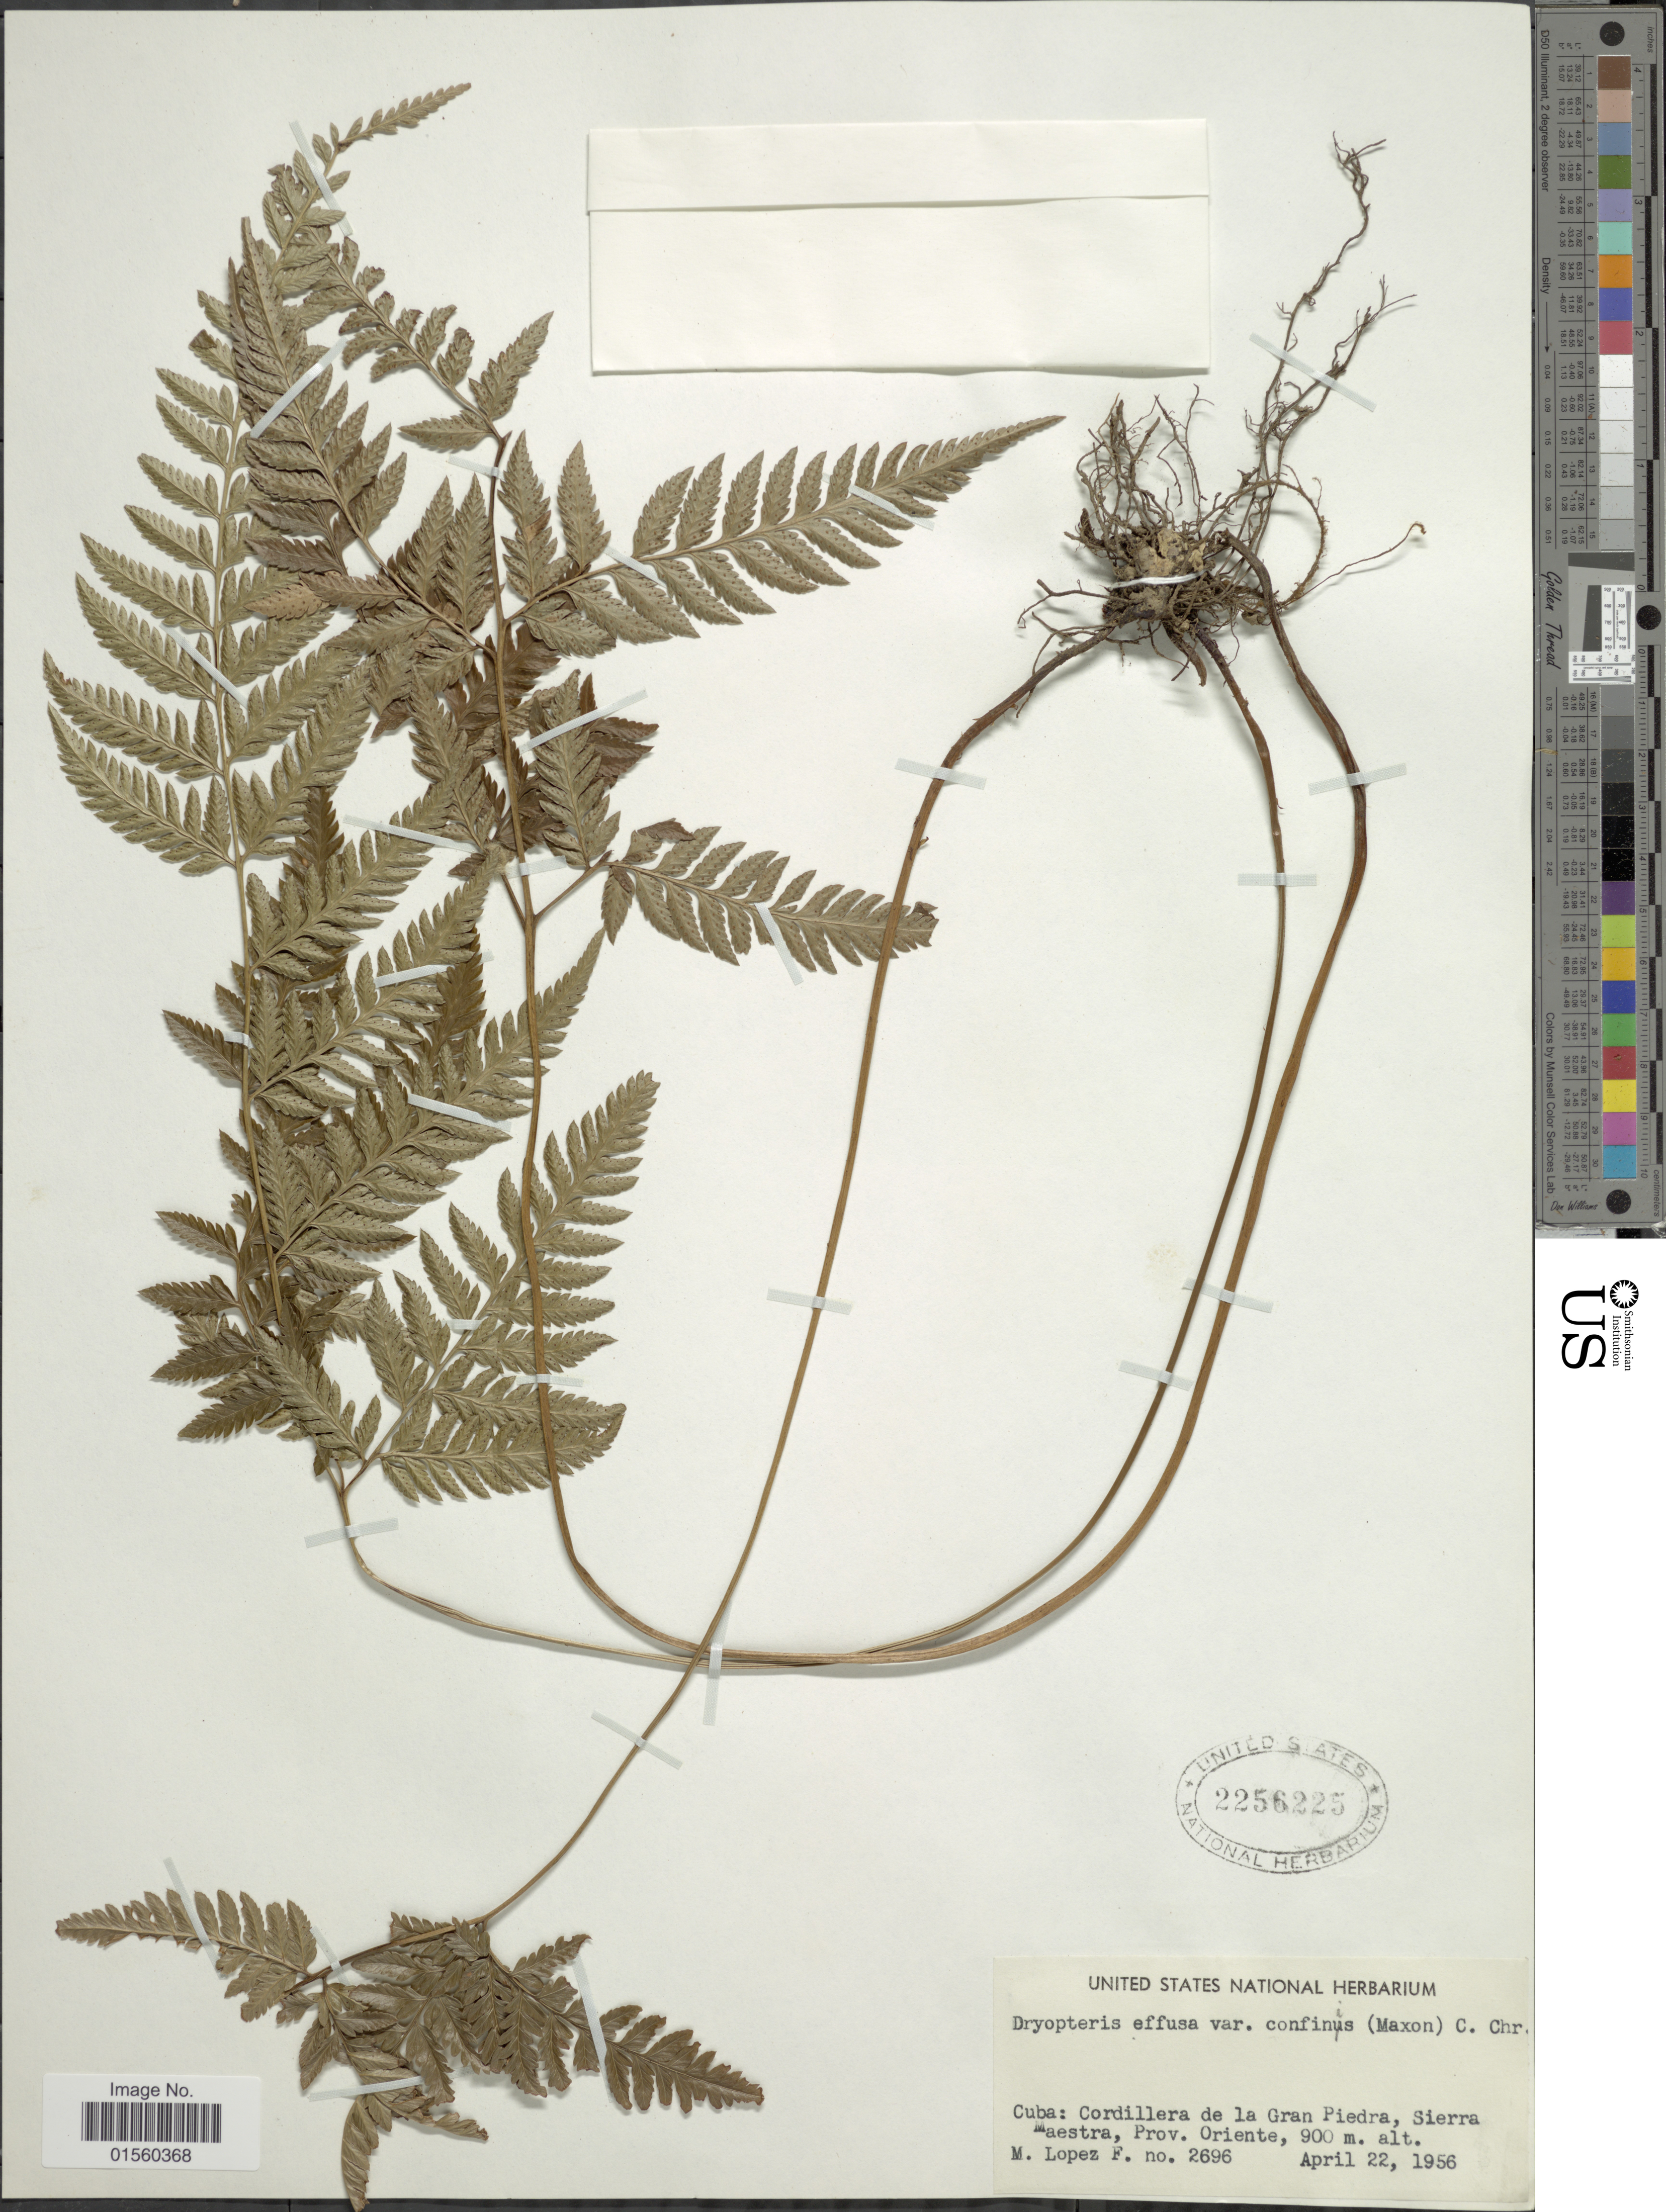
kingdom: Plantae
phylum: Tracheophyta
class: Polypodiopsida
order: Polypodiales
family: Dryopteridaceae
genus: Parapolystichum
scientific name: Parapolystichum confine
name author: (Maxon ex C. Chr.) Labiak et al.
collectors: M. López Figueiras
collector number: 2696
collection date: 1956-04-22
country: Cuba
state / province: Oriente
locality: Cuba: Cordillera de la Gran Piedra, Sierra Maestra, Prov. Oriente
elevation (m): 900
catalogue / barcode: US 2256225